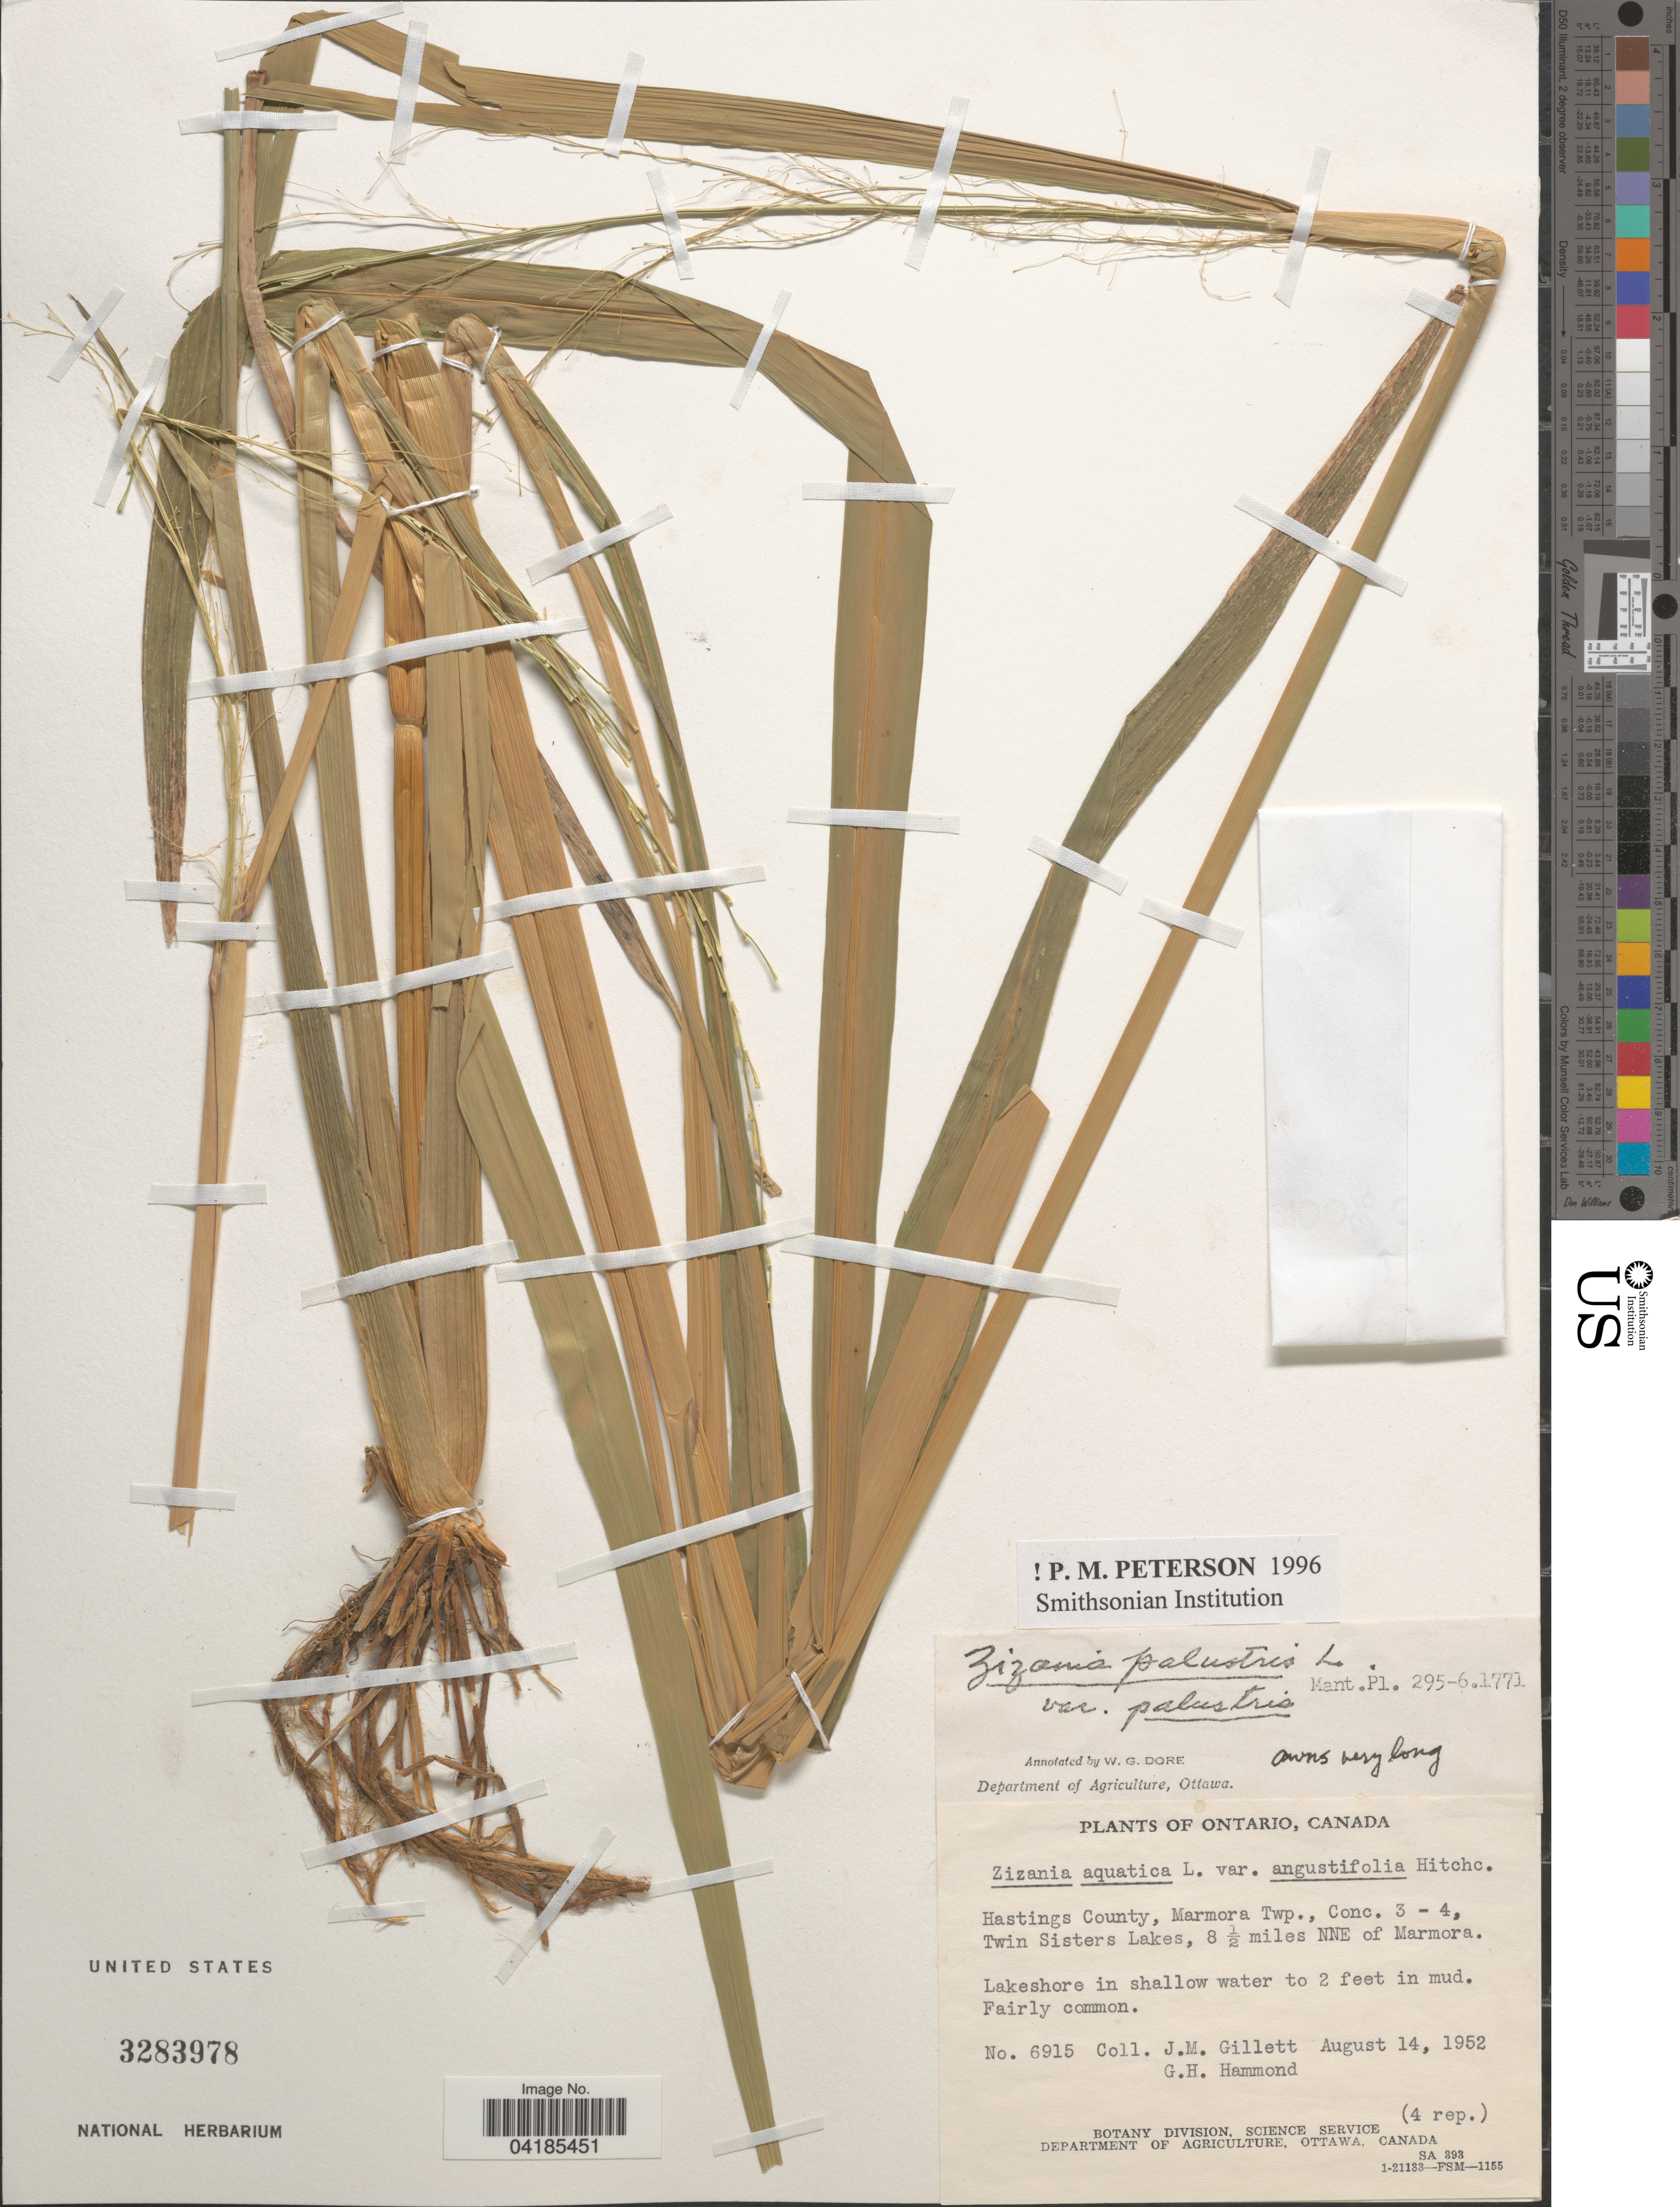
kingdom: Plantae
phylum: Tracheophyta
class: Liliopsida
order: Poales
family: Poaceae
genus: Zizania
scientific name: Zizania palustris var. palustris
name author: L.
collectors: J. M. Gillett & G. Hammond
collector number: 6915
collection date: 1952-08-14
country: Canada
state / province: Ontario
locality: Hastings County, Marmora Twp., Conc. 3-4, Twin Sisters Lakes, 8½ miles NNE of Marmora.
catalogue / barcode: US 3283978